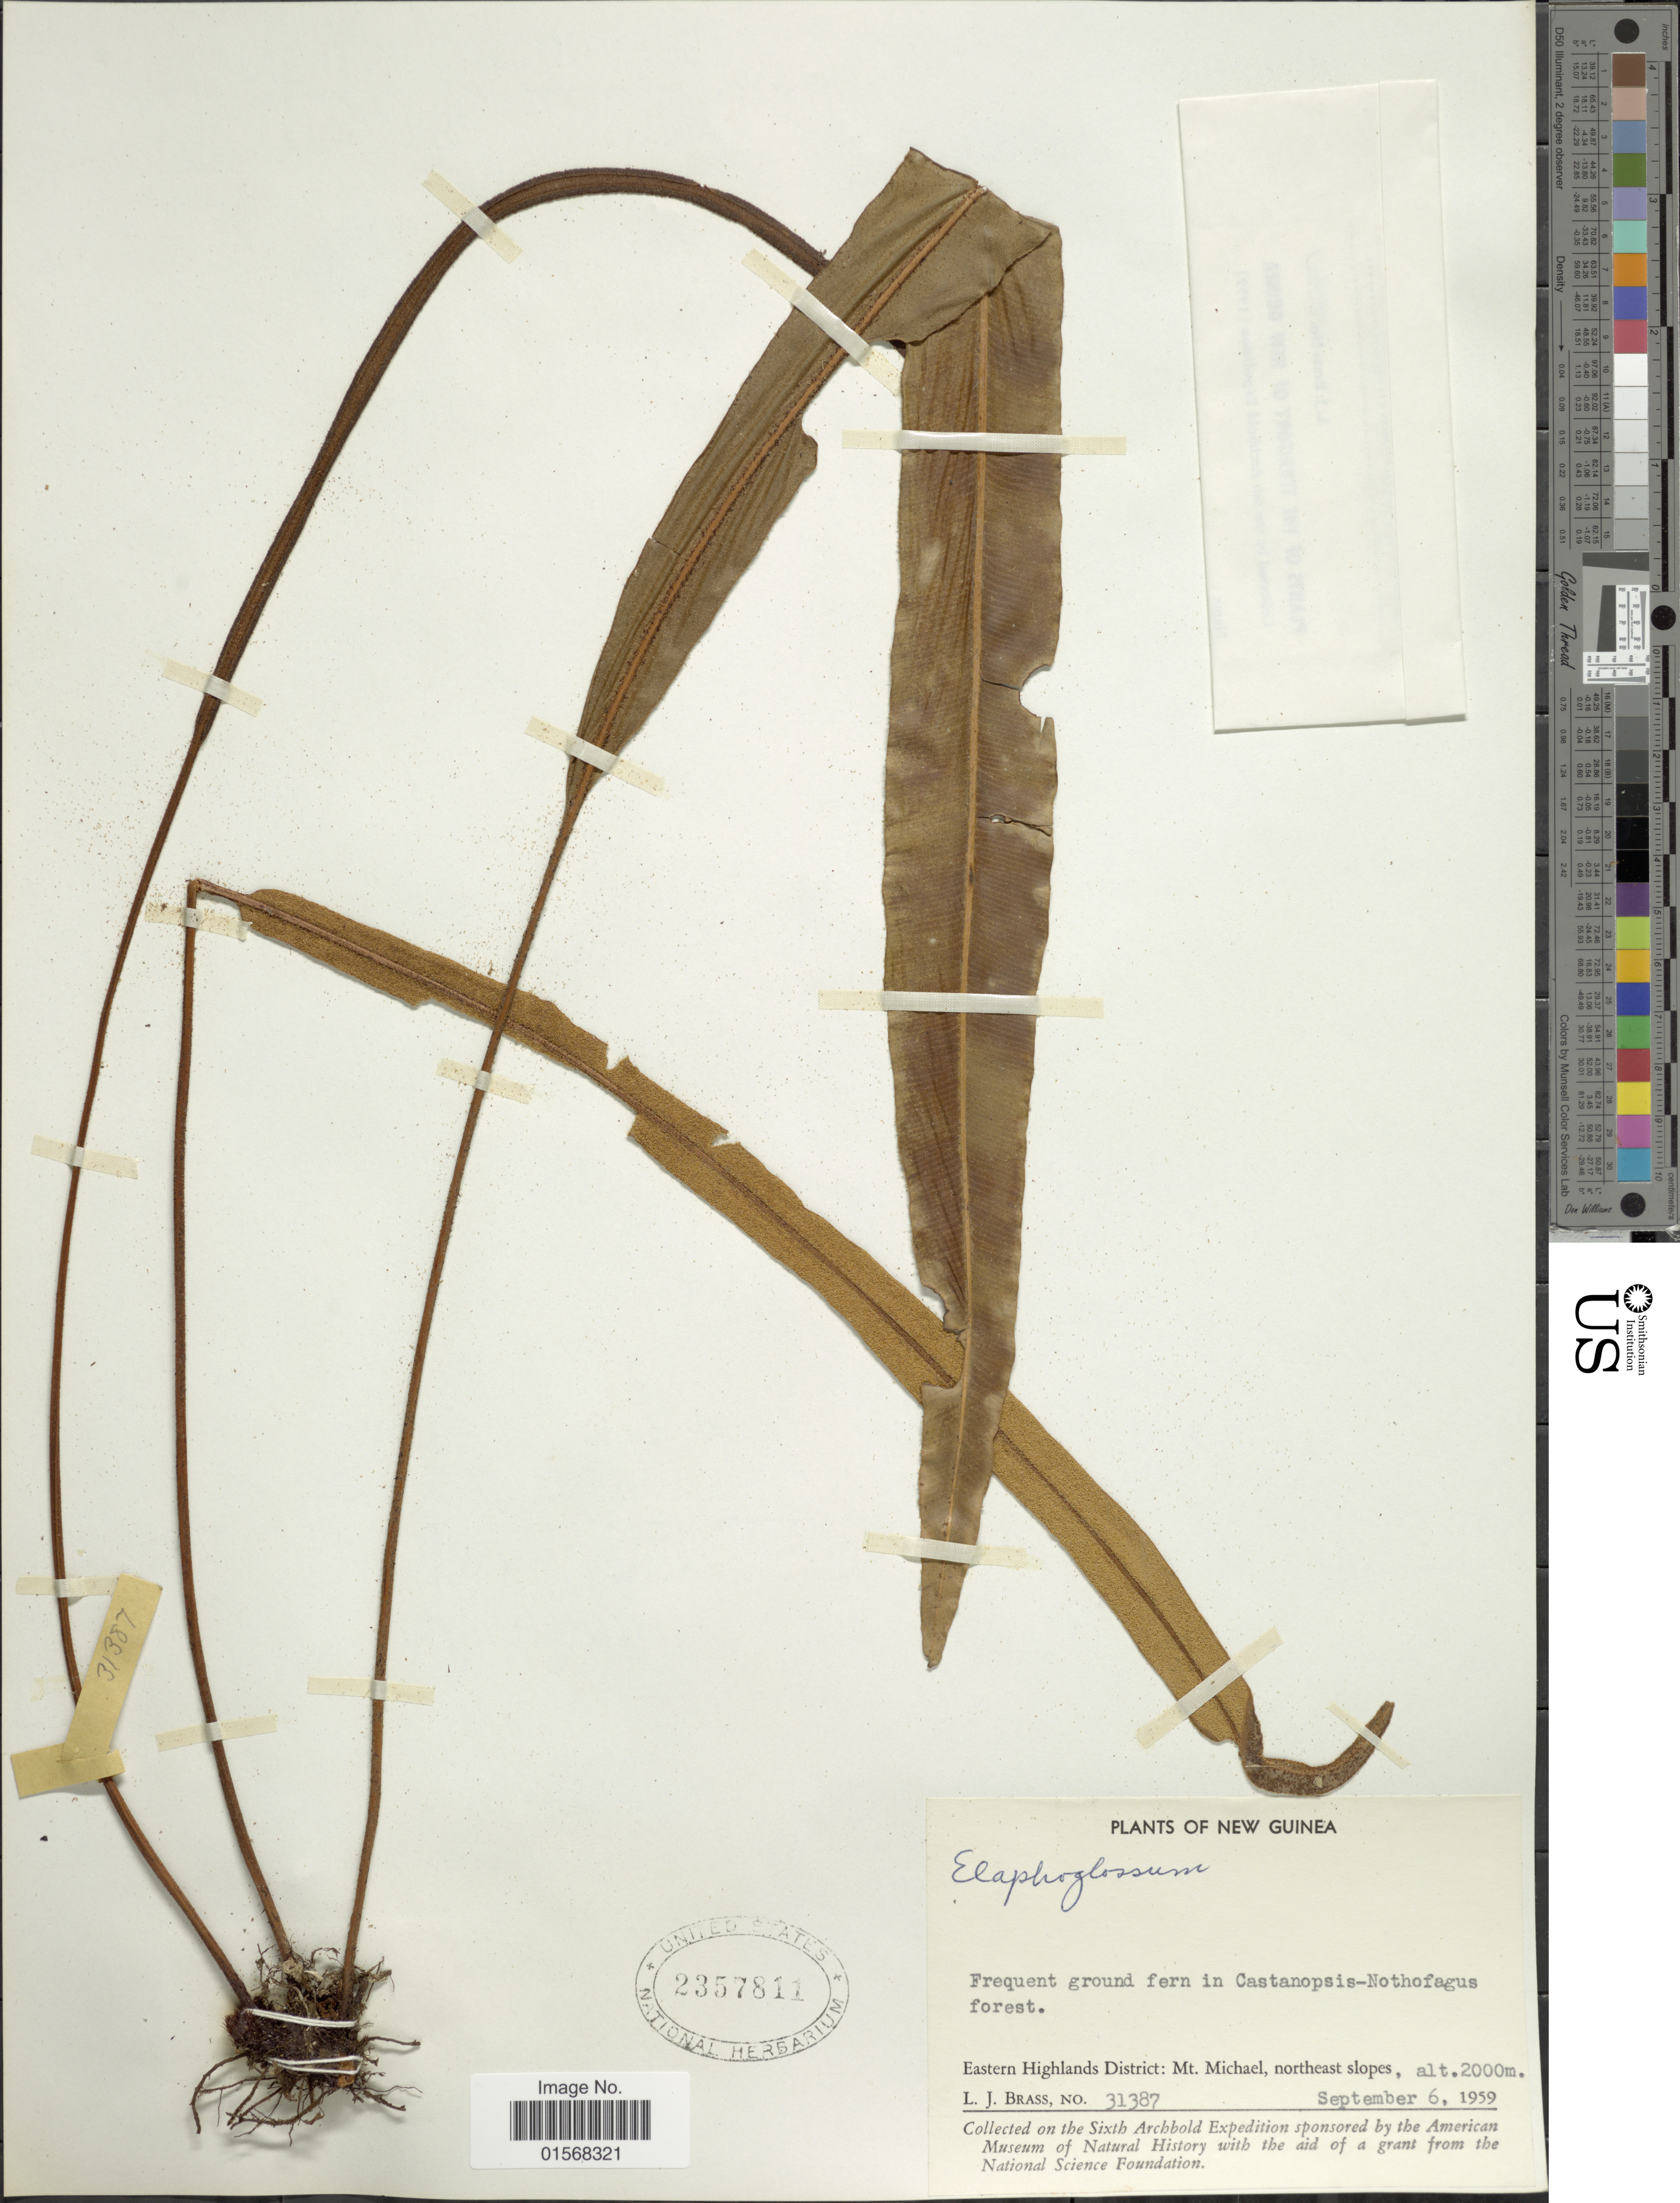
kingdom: Plantae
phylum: Tracheophyta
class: Polypodiopsida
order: Polypodiales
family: Dryopteridaceae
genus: Elaphoglossum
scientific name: Elaphoglossum sp.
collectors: L. J. Brass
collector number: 31387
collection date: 1959-09-06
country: Papua New Guinea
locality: New Guinea, Eastern Highlands District: Mt. Michael, northeast slopes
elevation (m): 2000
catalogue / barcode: US 2357811